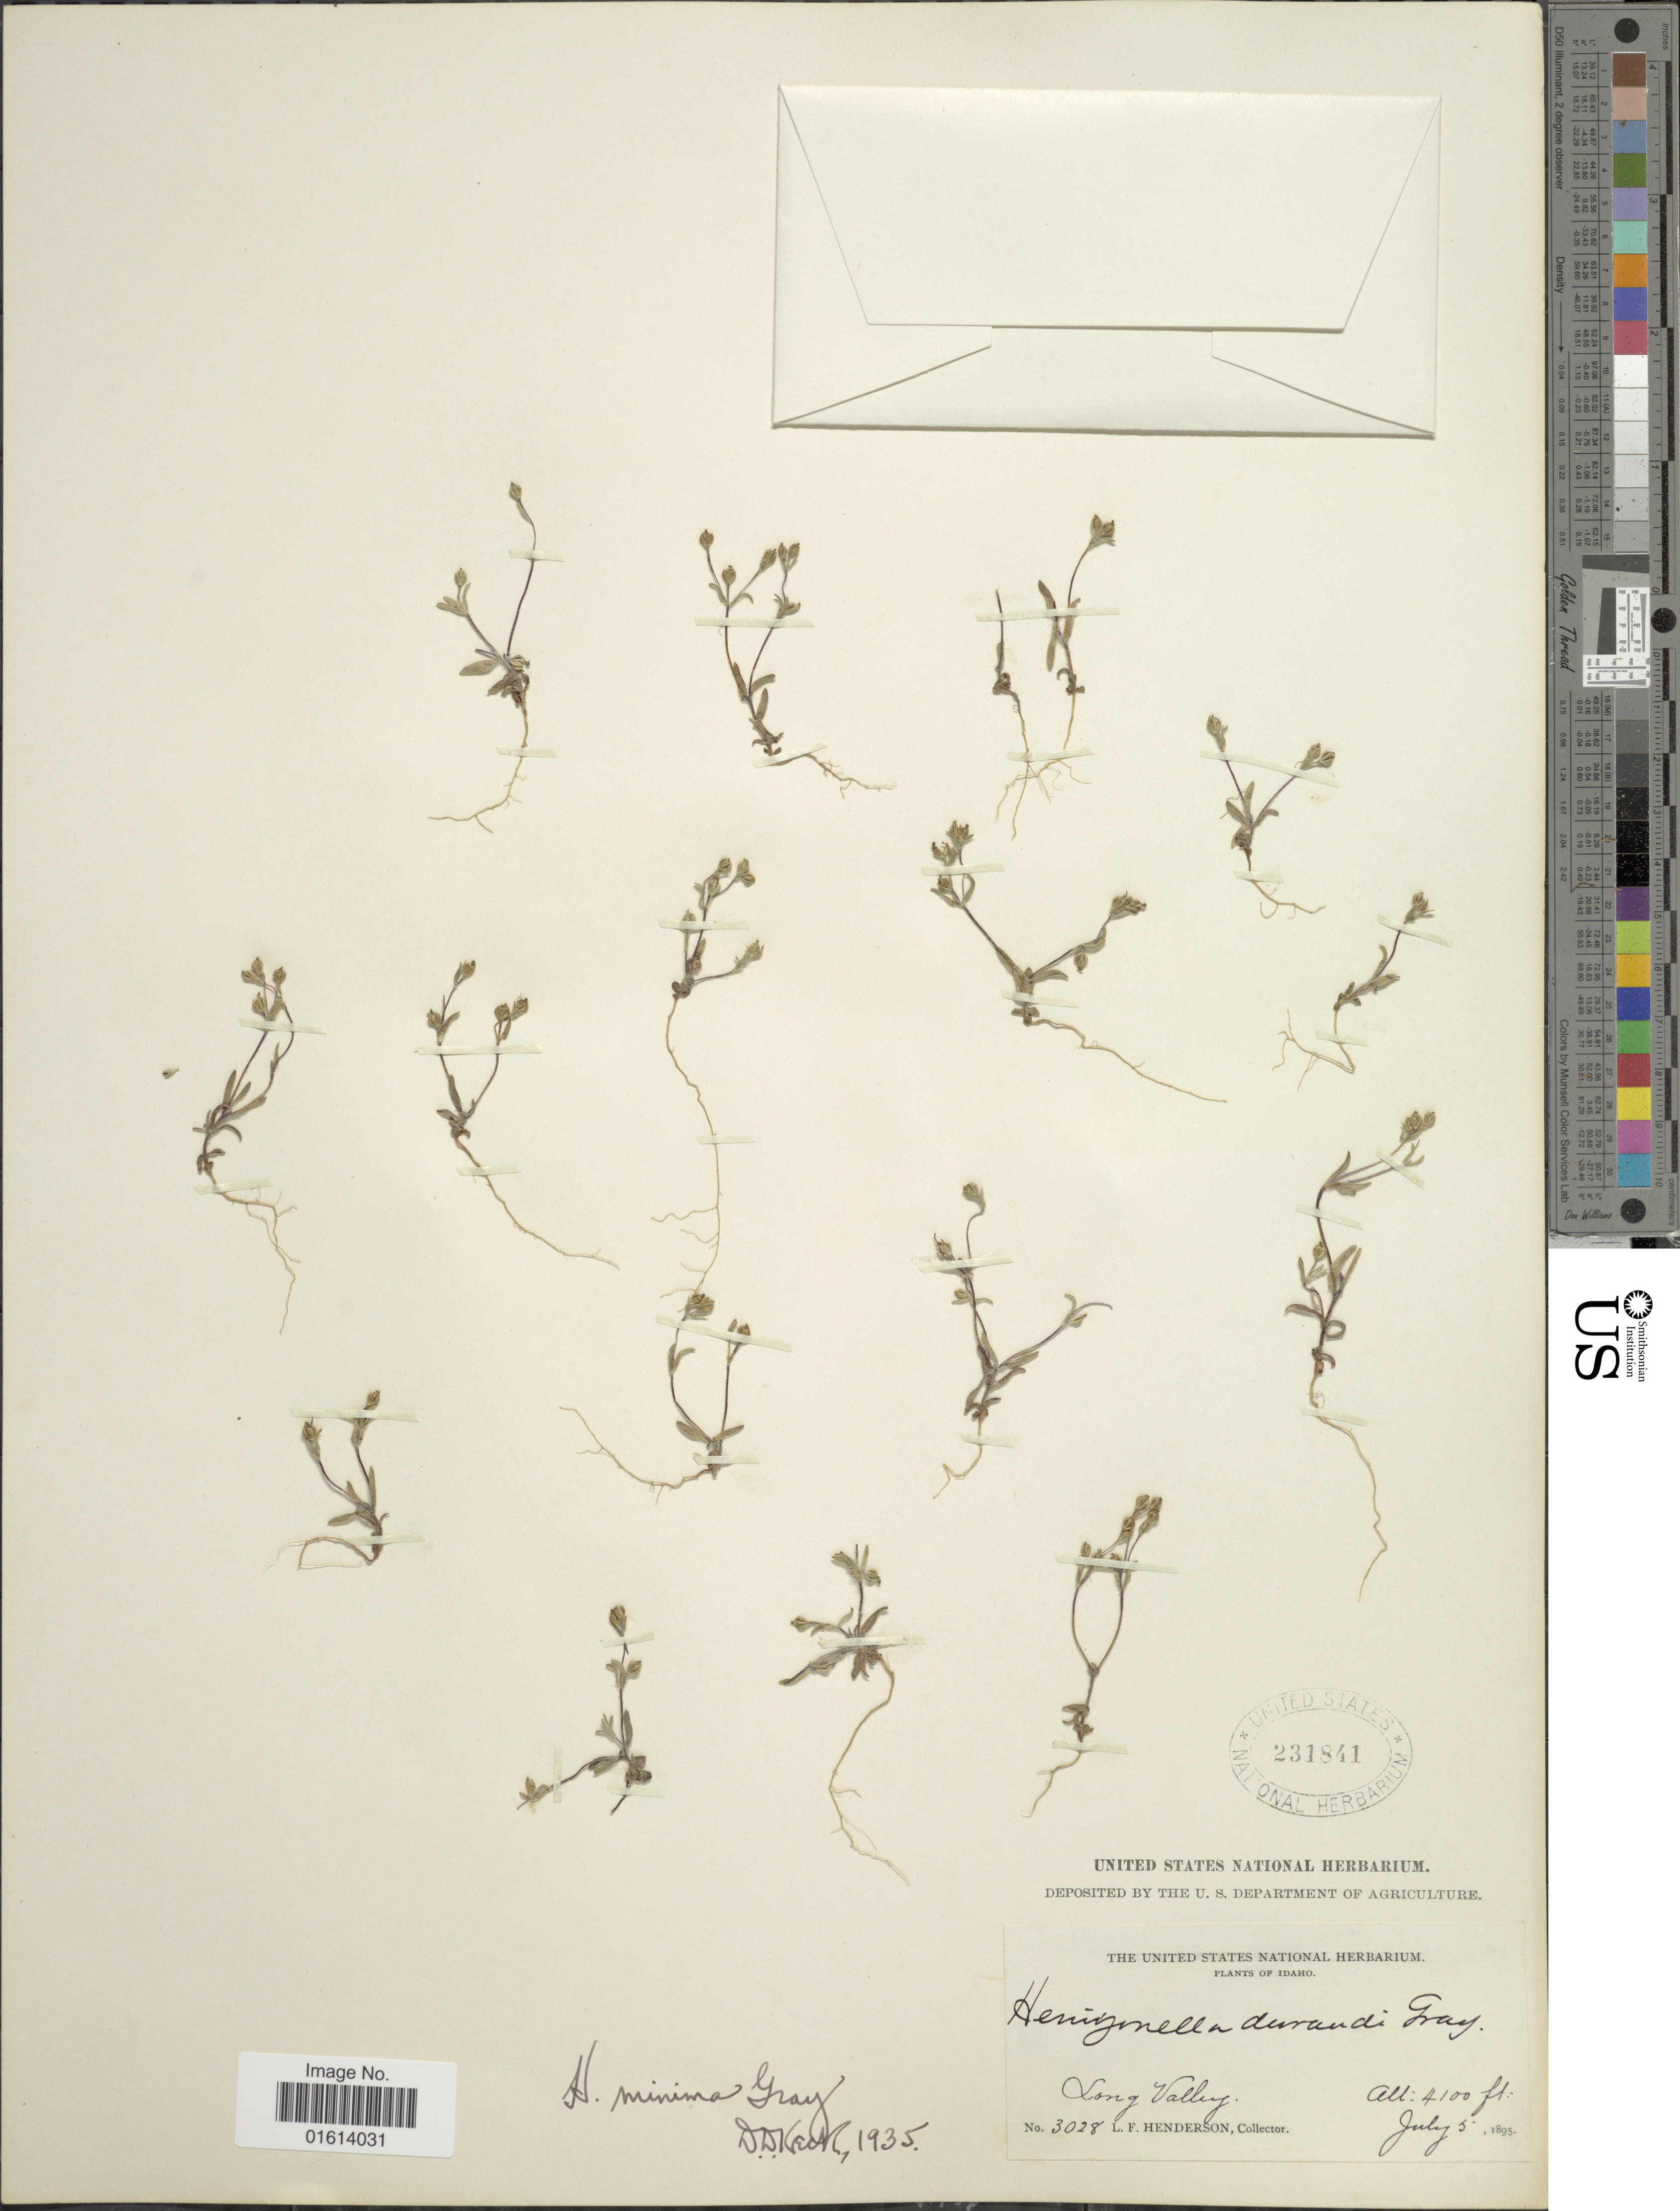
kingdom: Plantae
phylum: Tracheophyta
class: Magnoliopsida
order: Asterales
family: Asteraceae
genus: Hemizonella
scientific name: Hemizonella minima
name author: (A. Gray) A. Gray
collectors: L. Henderson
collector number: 3028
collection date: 1895-07-05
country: United States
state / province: Idaho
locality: Long Valley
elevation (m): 1250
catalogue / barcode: US 231841